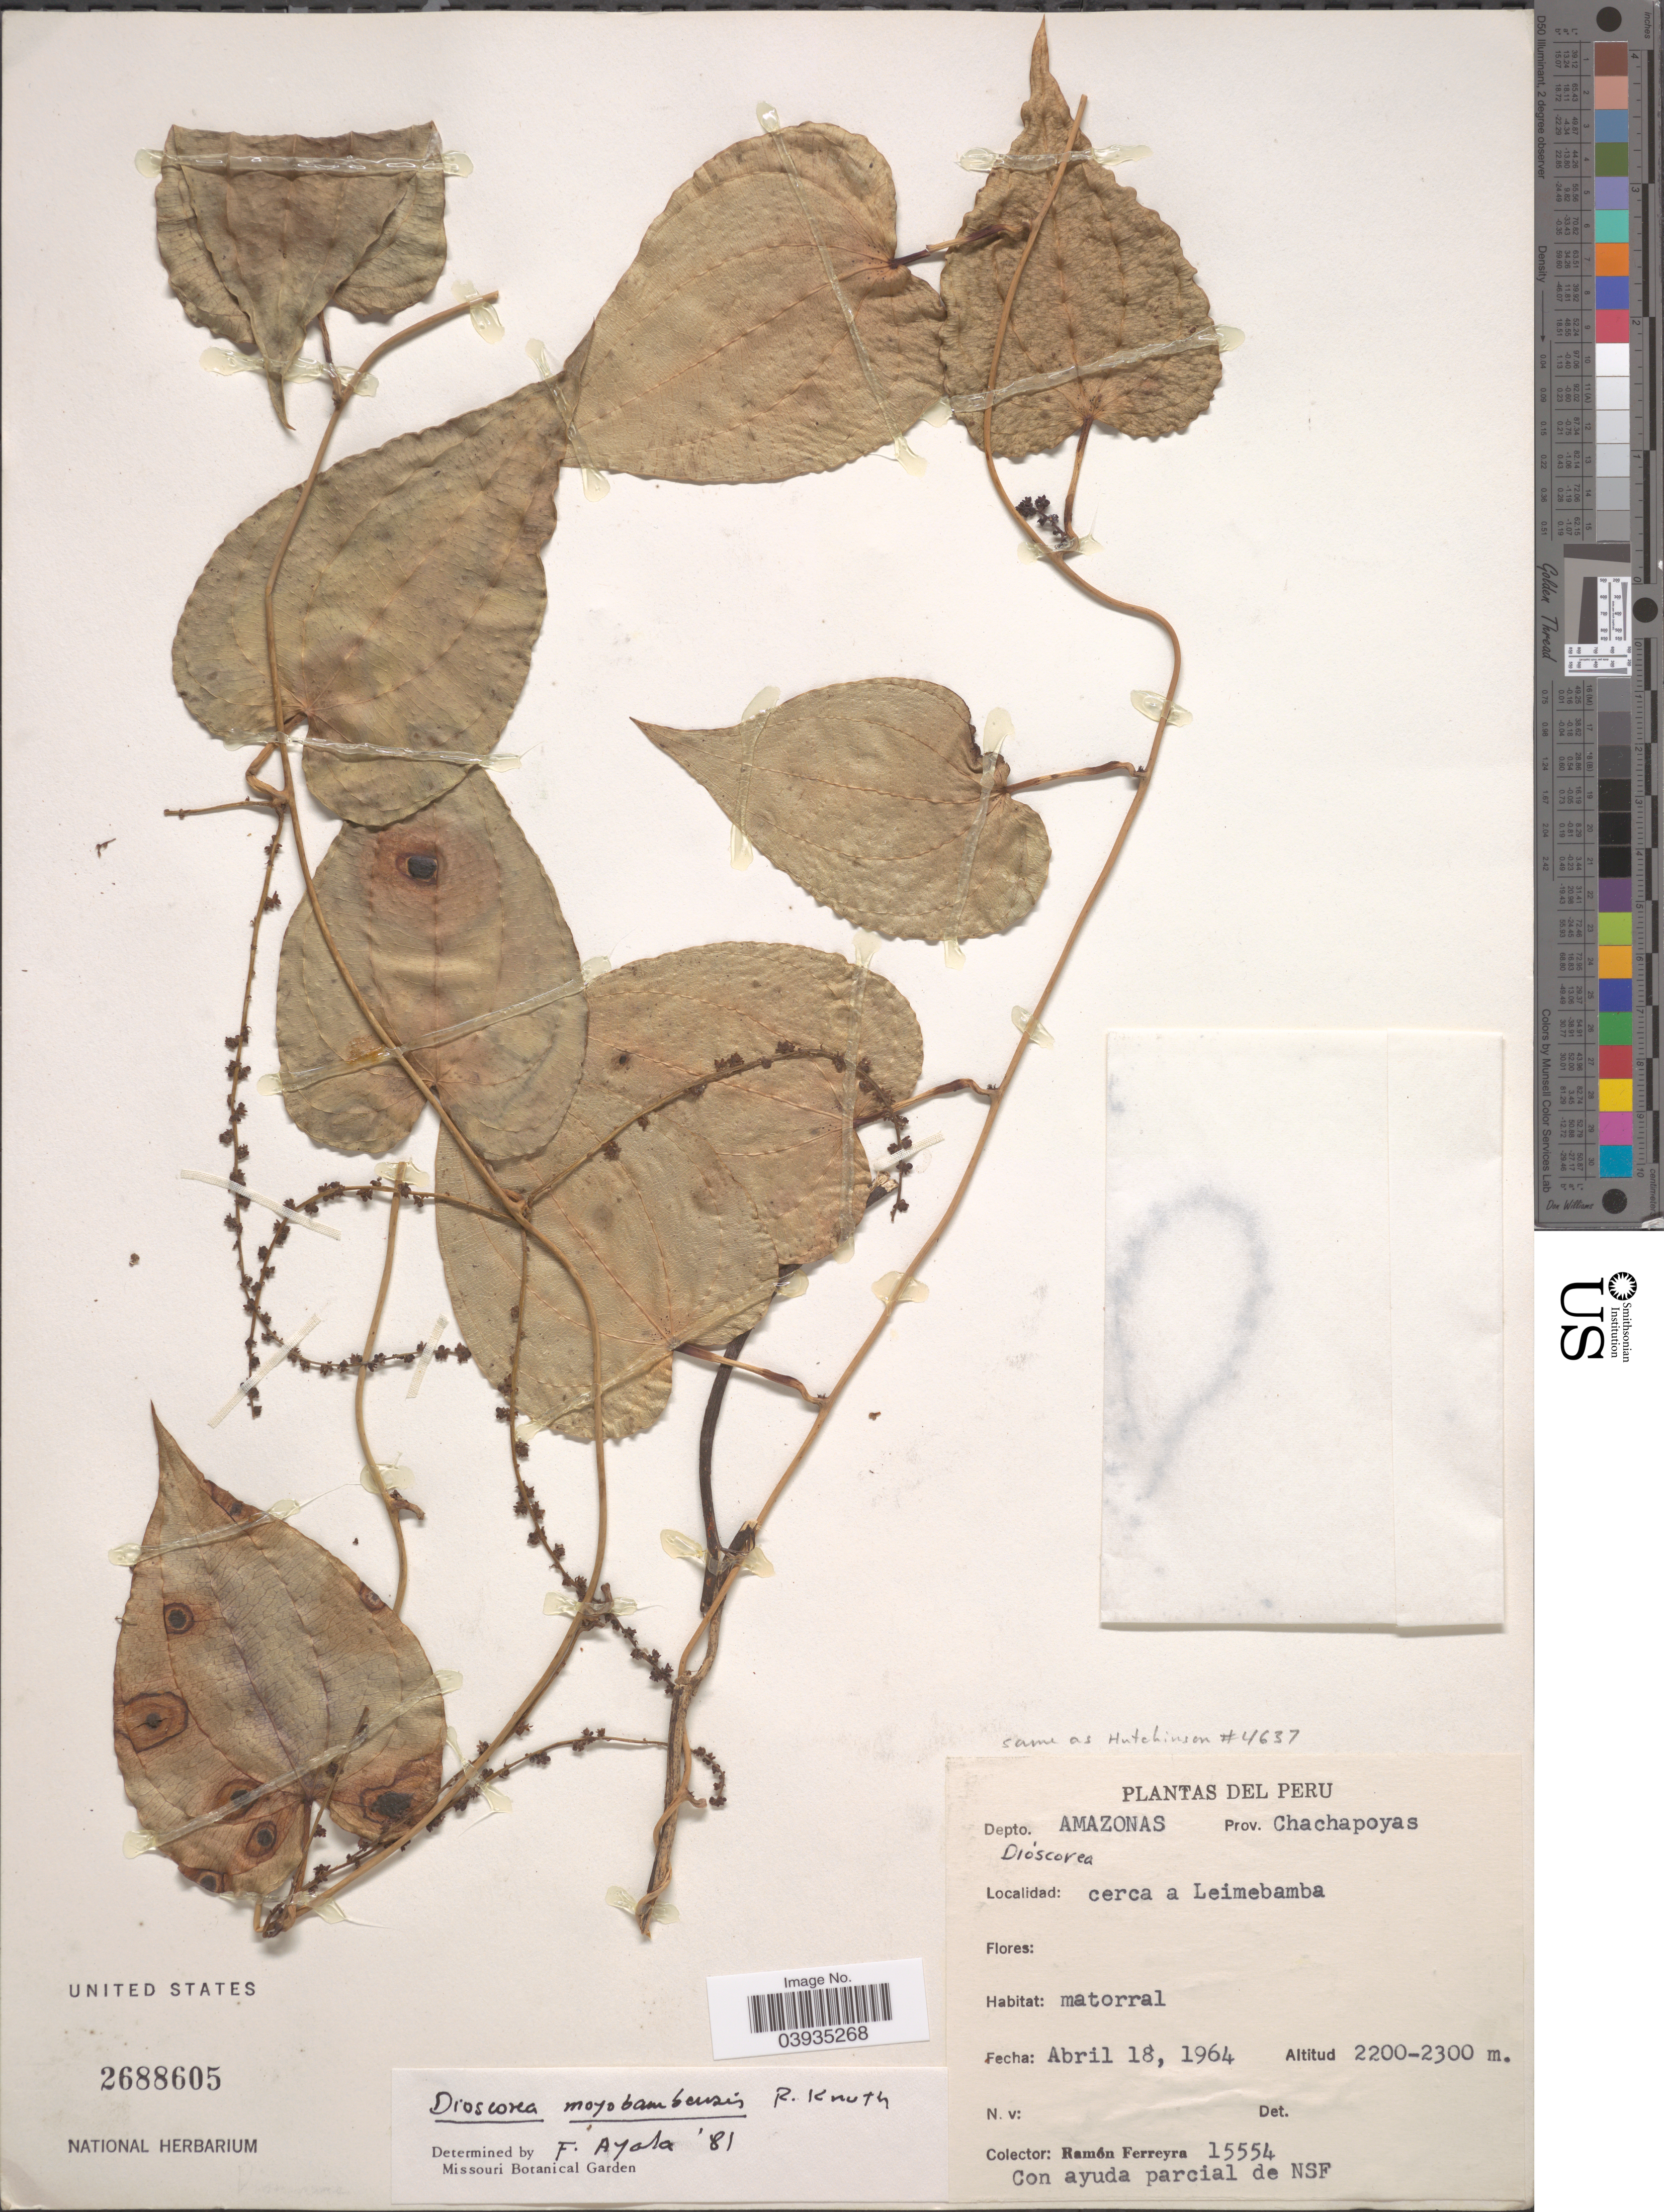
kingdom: Plantae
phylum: Tracheophyta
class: Liliopsida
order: Dioscoreales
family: Dioscoreaceae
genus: Dioscorea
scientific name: Dioscorea moyobambensis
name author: R. Knuth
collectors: R. A. Ferreyra & NSF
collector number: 15554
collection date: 1964-04-18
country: Peru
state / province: Amazonas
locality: Depto. Amazonas. Prov. Chachapoyas. Cerca a Leimebamba.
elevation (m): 2200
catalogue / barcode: US 2688605